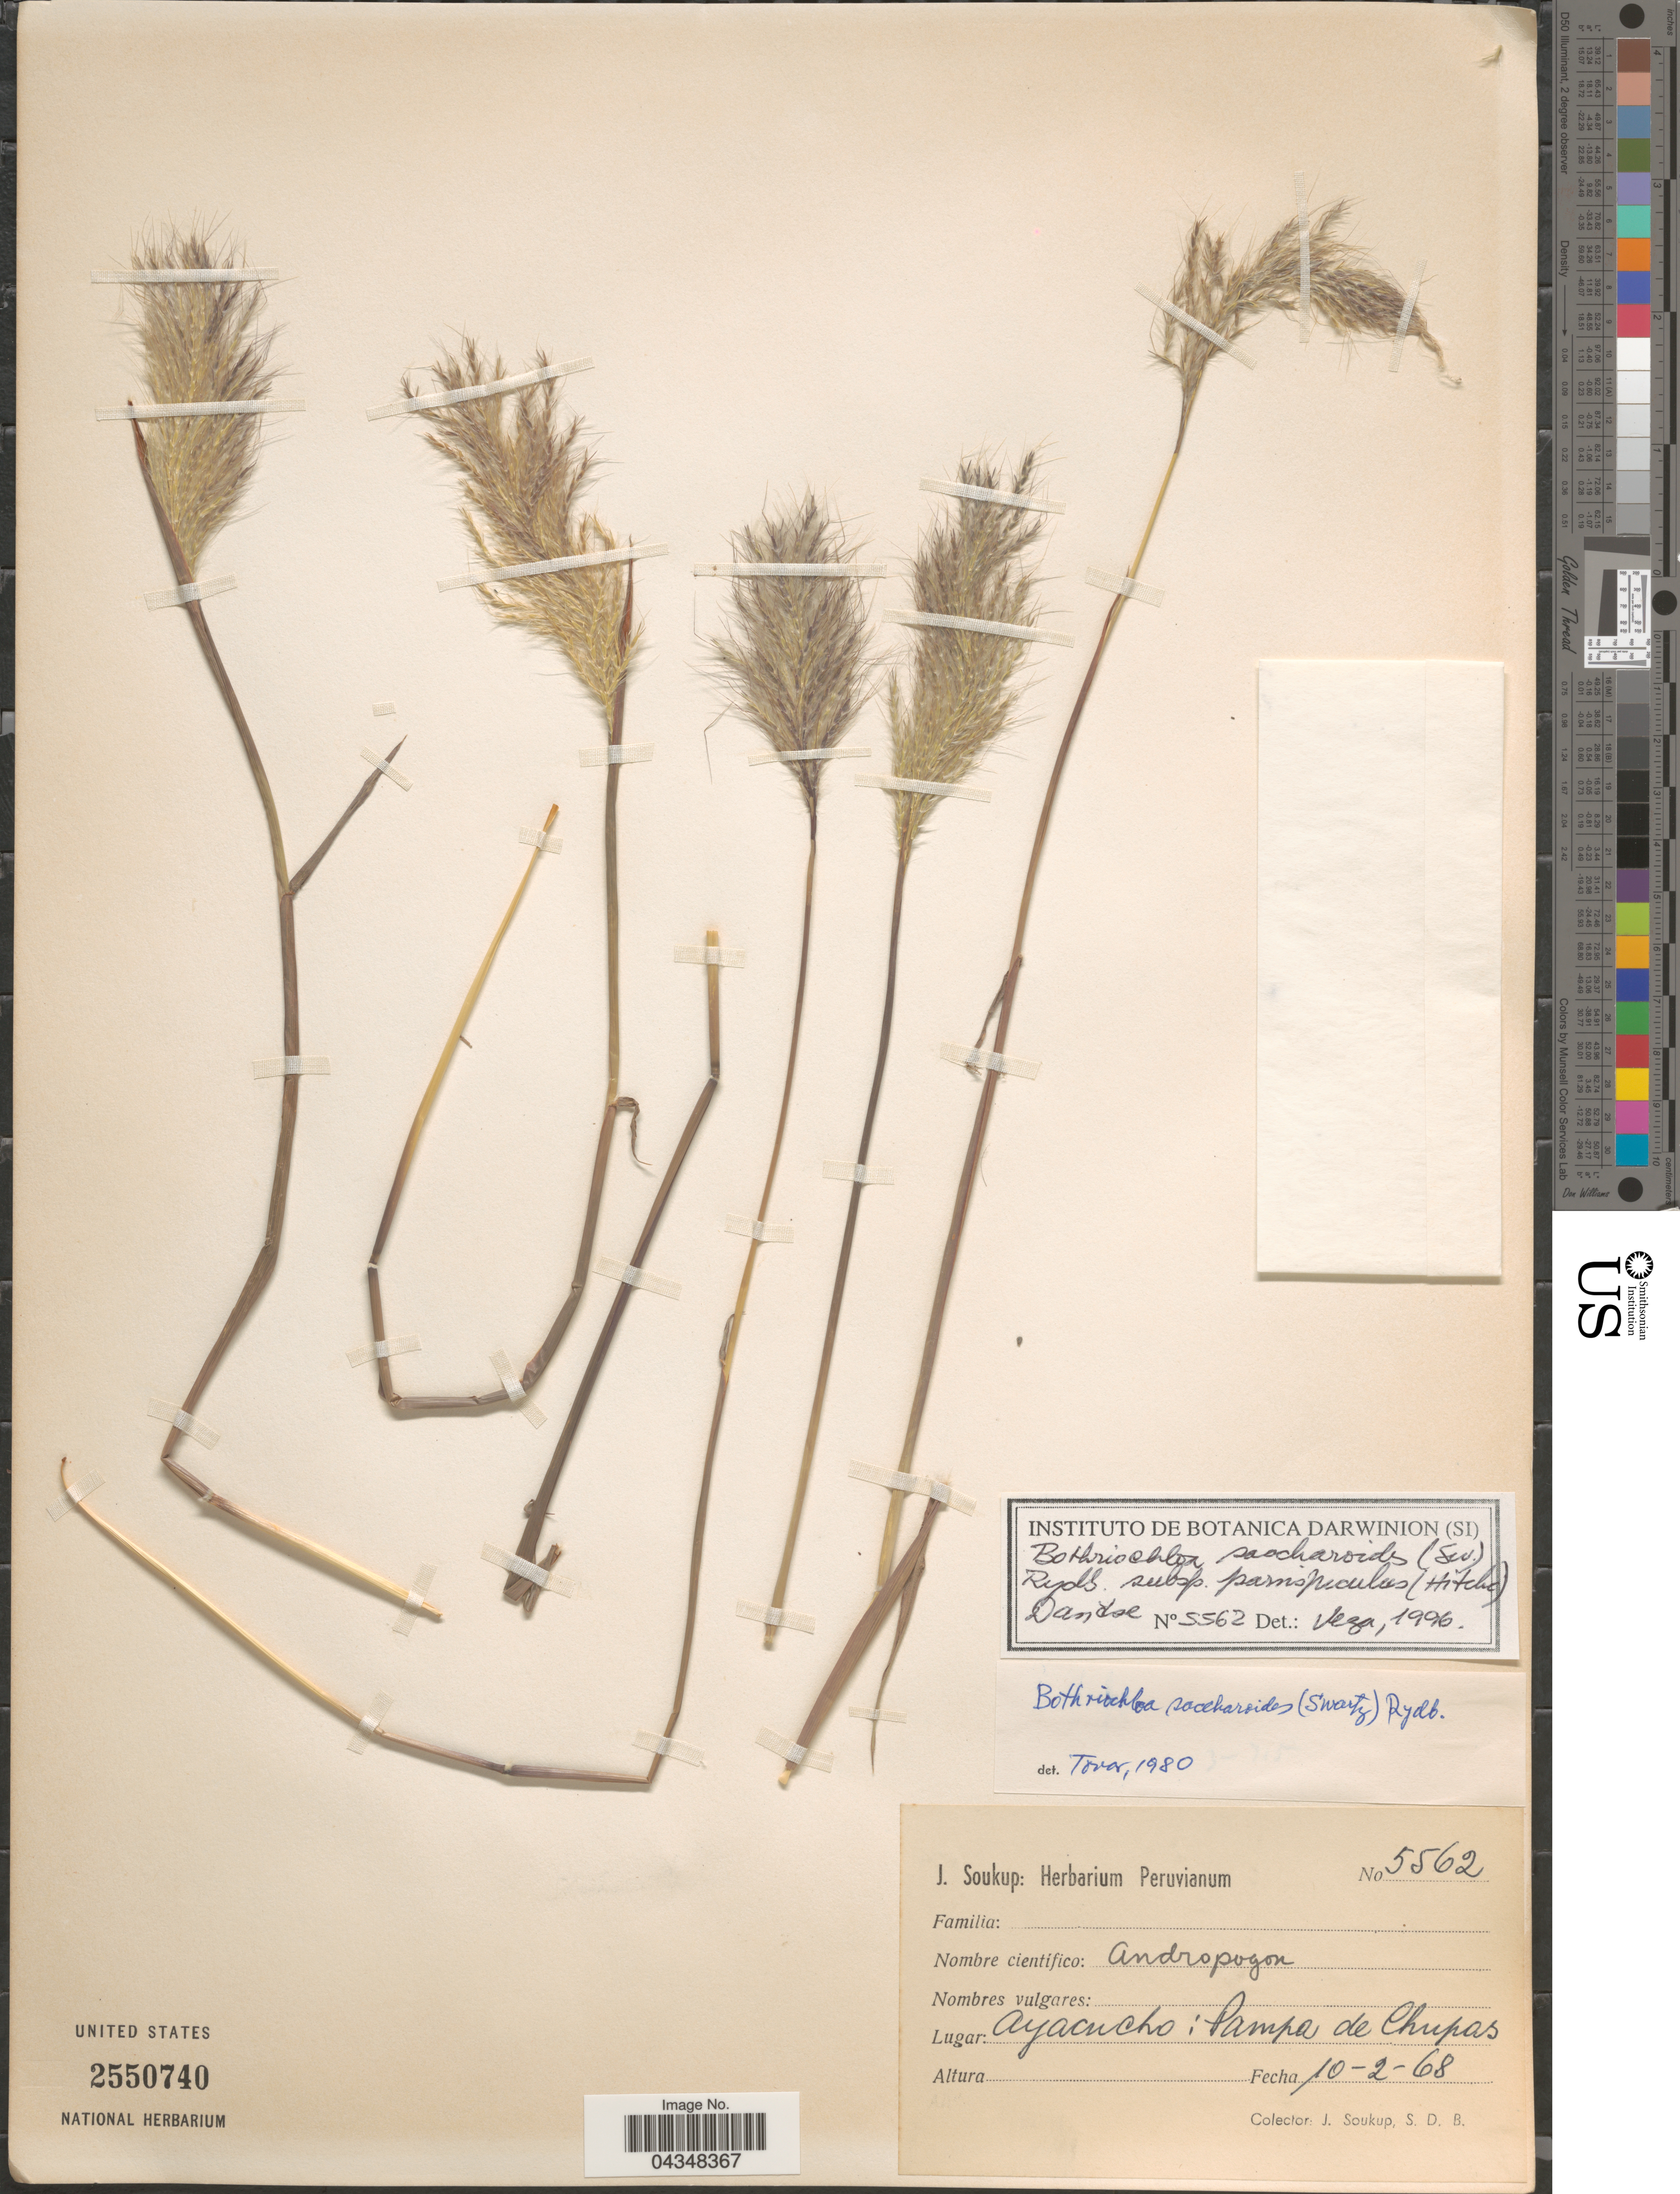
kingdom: Plantae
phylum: Tracheophyta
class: Liliopsida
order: Poales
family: Poaceae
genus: Bothriochloa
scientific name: Bothriochloa saccharoides var. parvispicula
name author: (Hitchc.) Tovar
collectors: J. Soukup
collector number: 5562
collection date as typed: Transcribed d/m/y: 10/2/68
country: Peru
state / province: Ayacucho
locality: Pampa de Chupas.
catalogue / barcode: US 2550740